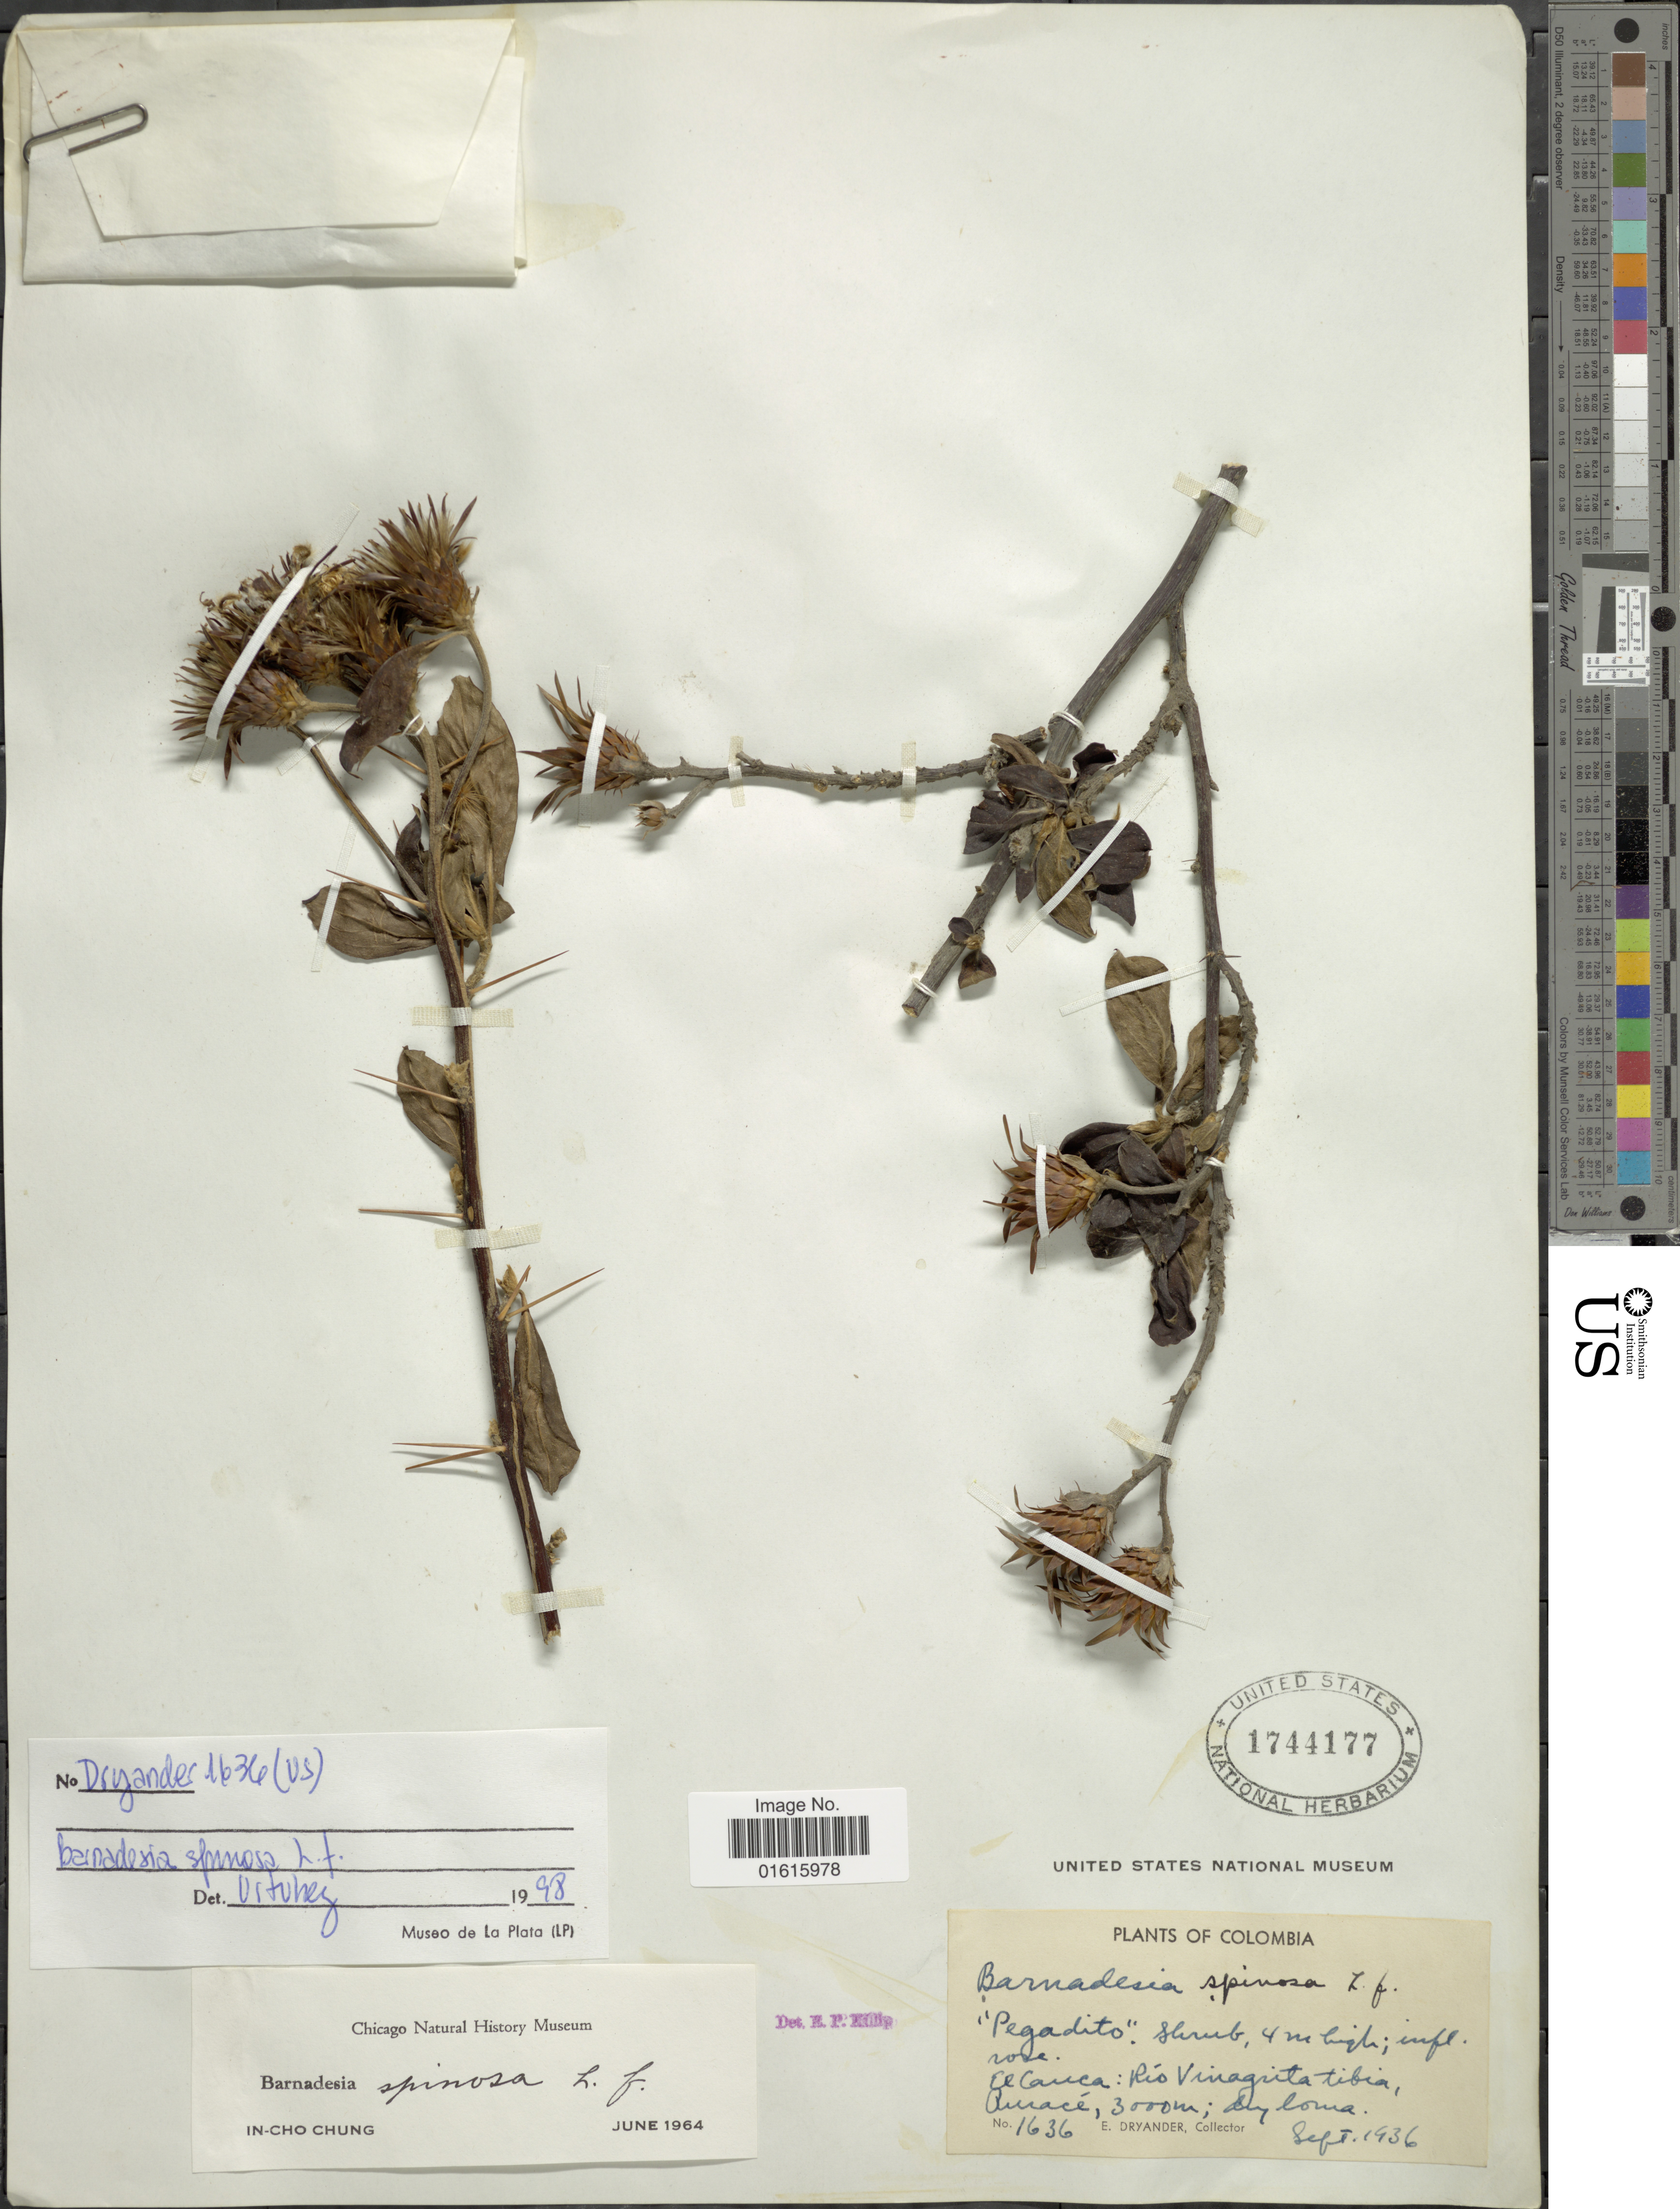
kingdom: Plantae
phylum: Tracheophyta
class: Magnoliopsida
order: Asterales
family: Asteraceae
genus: Barnadesia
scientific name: Barnadesia spinosa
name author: L. f.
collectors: E. Dryander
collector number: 1636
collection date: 1936-09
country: Colombia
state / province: Cauca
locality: Rio Vinagrita tibia, Purace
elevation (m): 3000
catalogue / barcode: US 1744177